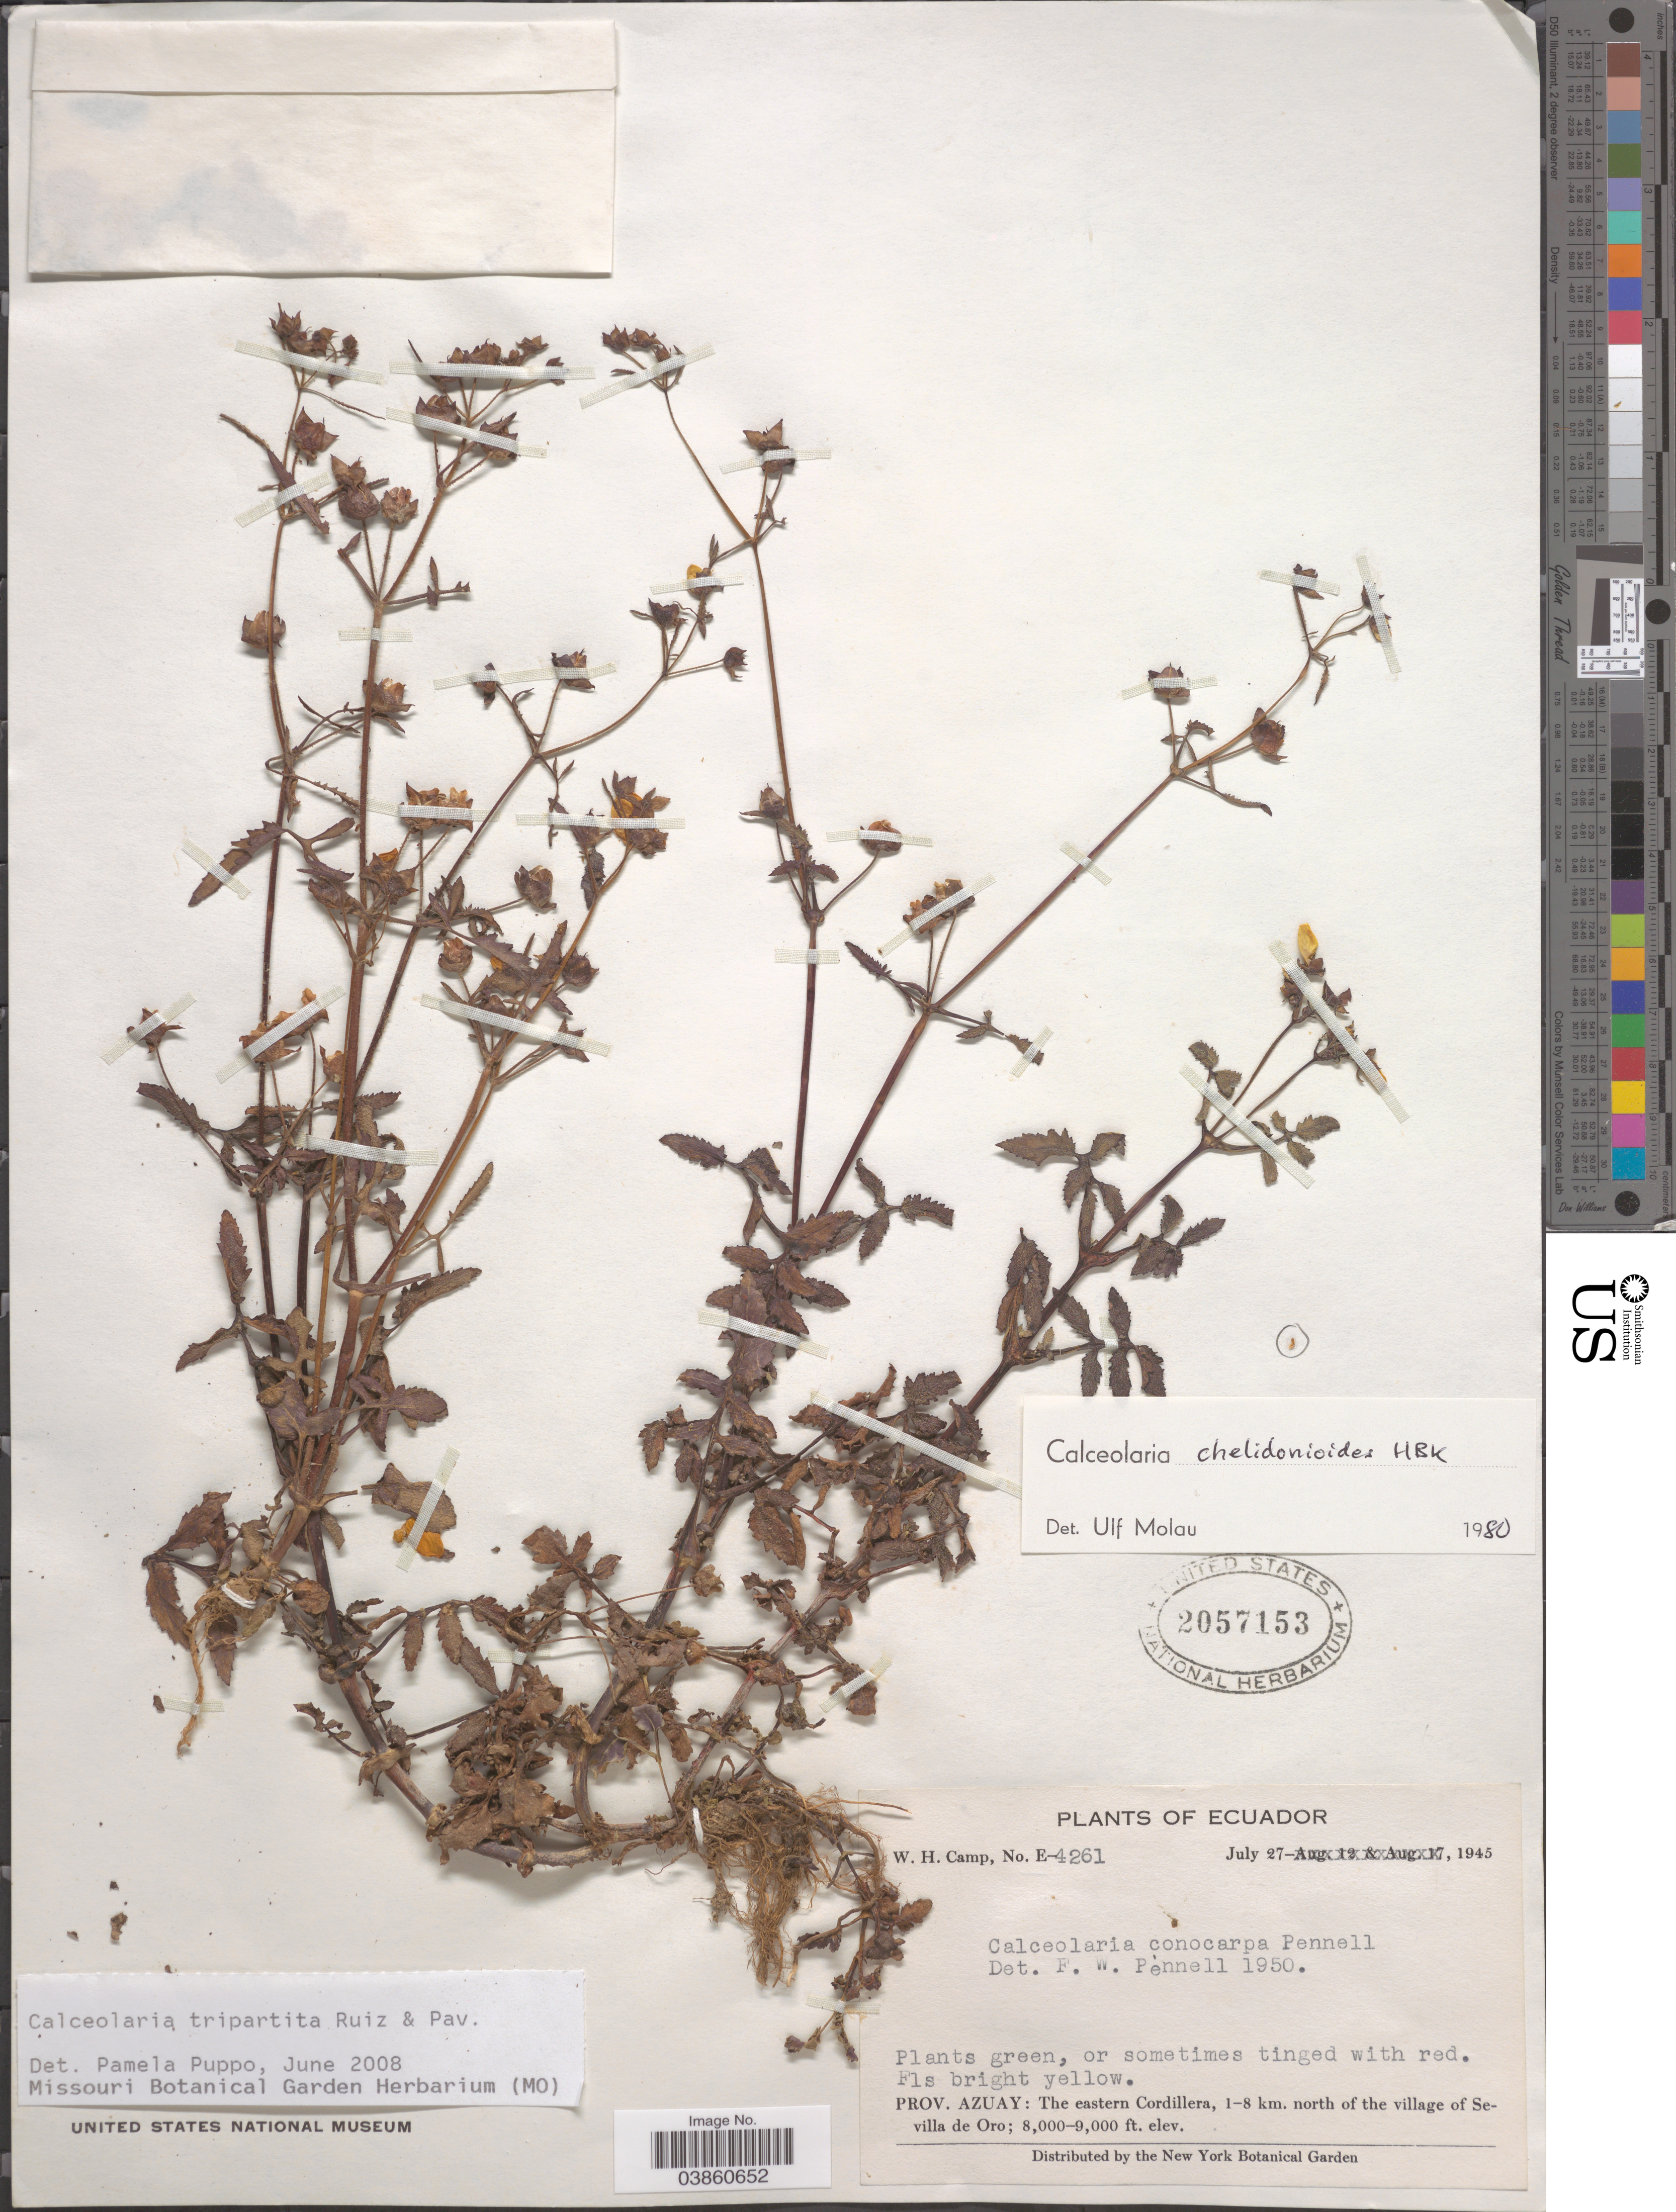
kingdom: Plantae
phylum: Tracheophyta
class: Magnoliopsida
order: Lamiales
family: Calceolariaceae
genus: Calceolaria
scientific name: Calceolaria tripartita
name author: Ruiz & Pav.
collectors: W. H. Camp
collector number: E-4261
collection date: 1945-07-27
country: Ecuador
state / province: Azuay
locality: The eastern Cordillera, 1-8 km. north of the village of Seavilla de Oro.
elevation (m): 2438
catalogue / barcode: US 2057153